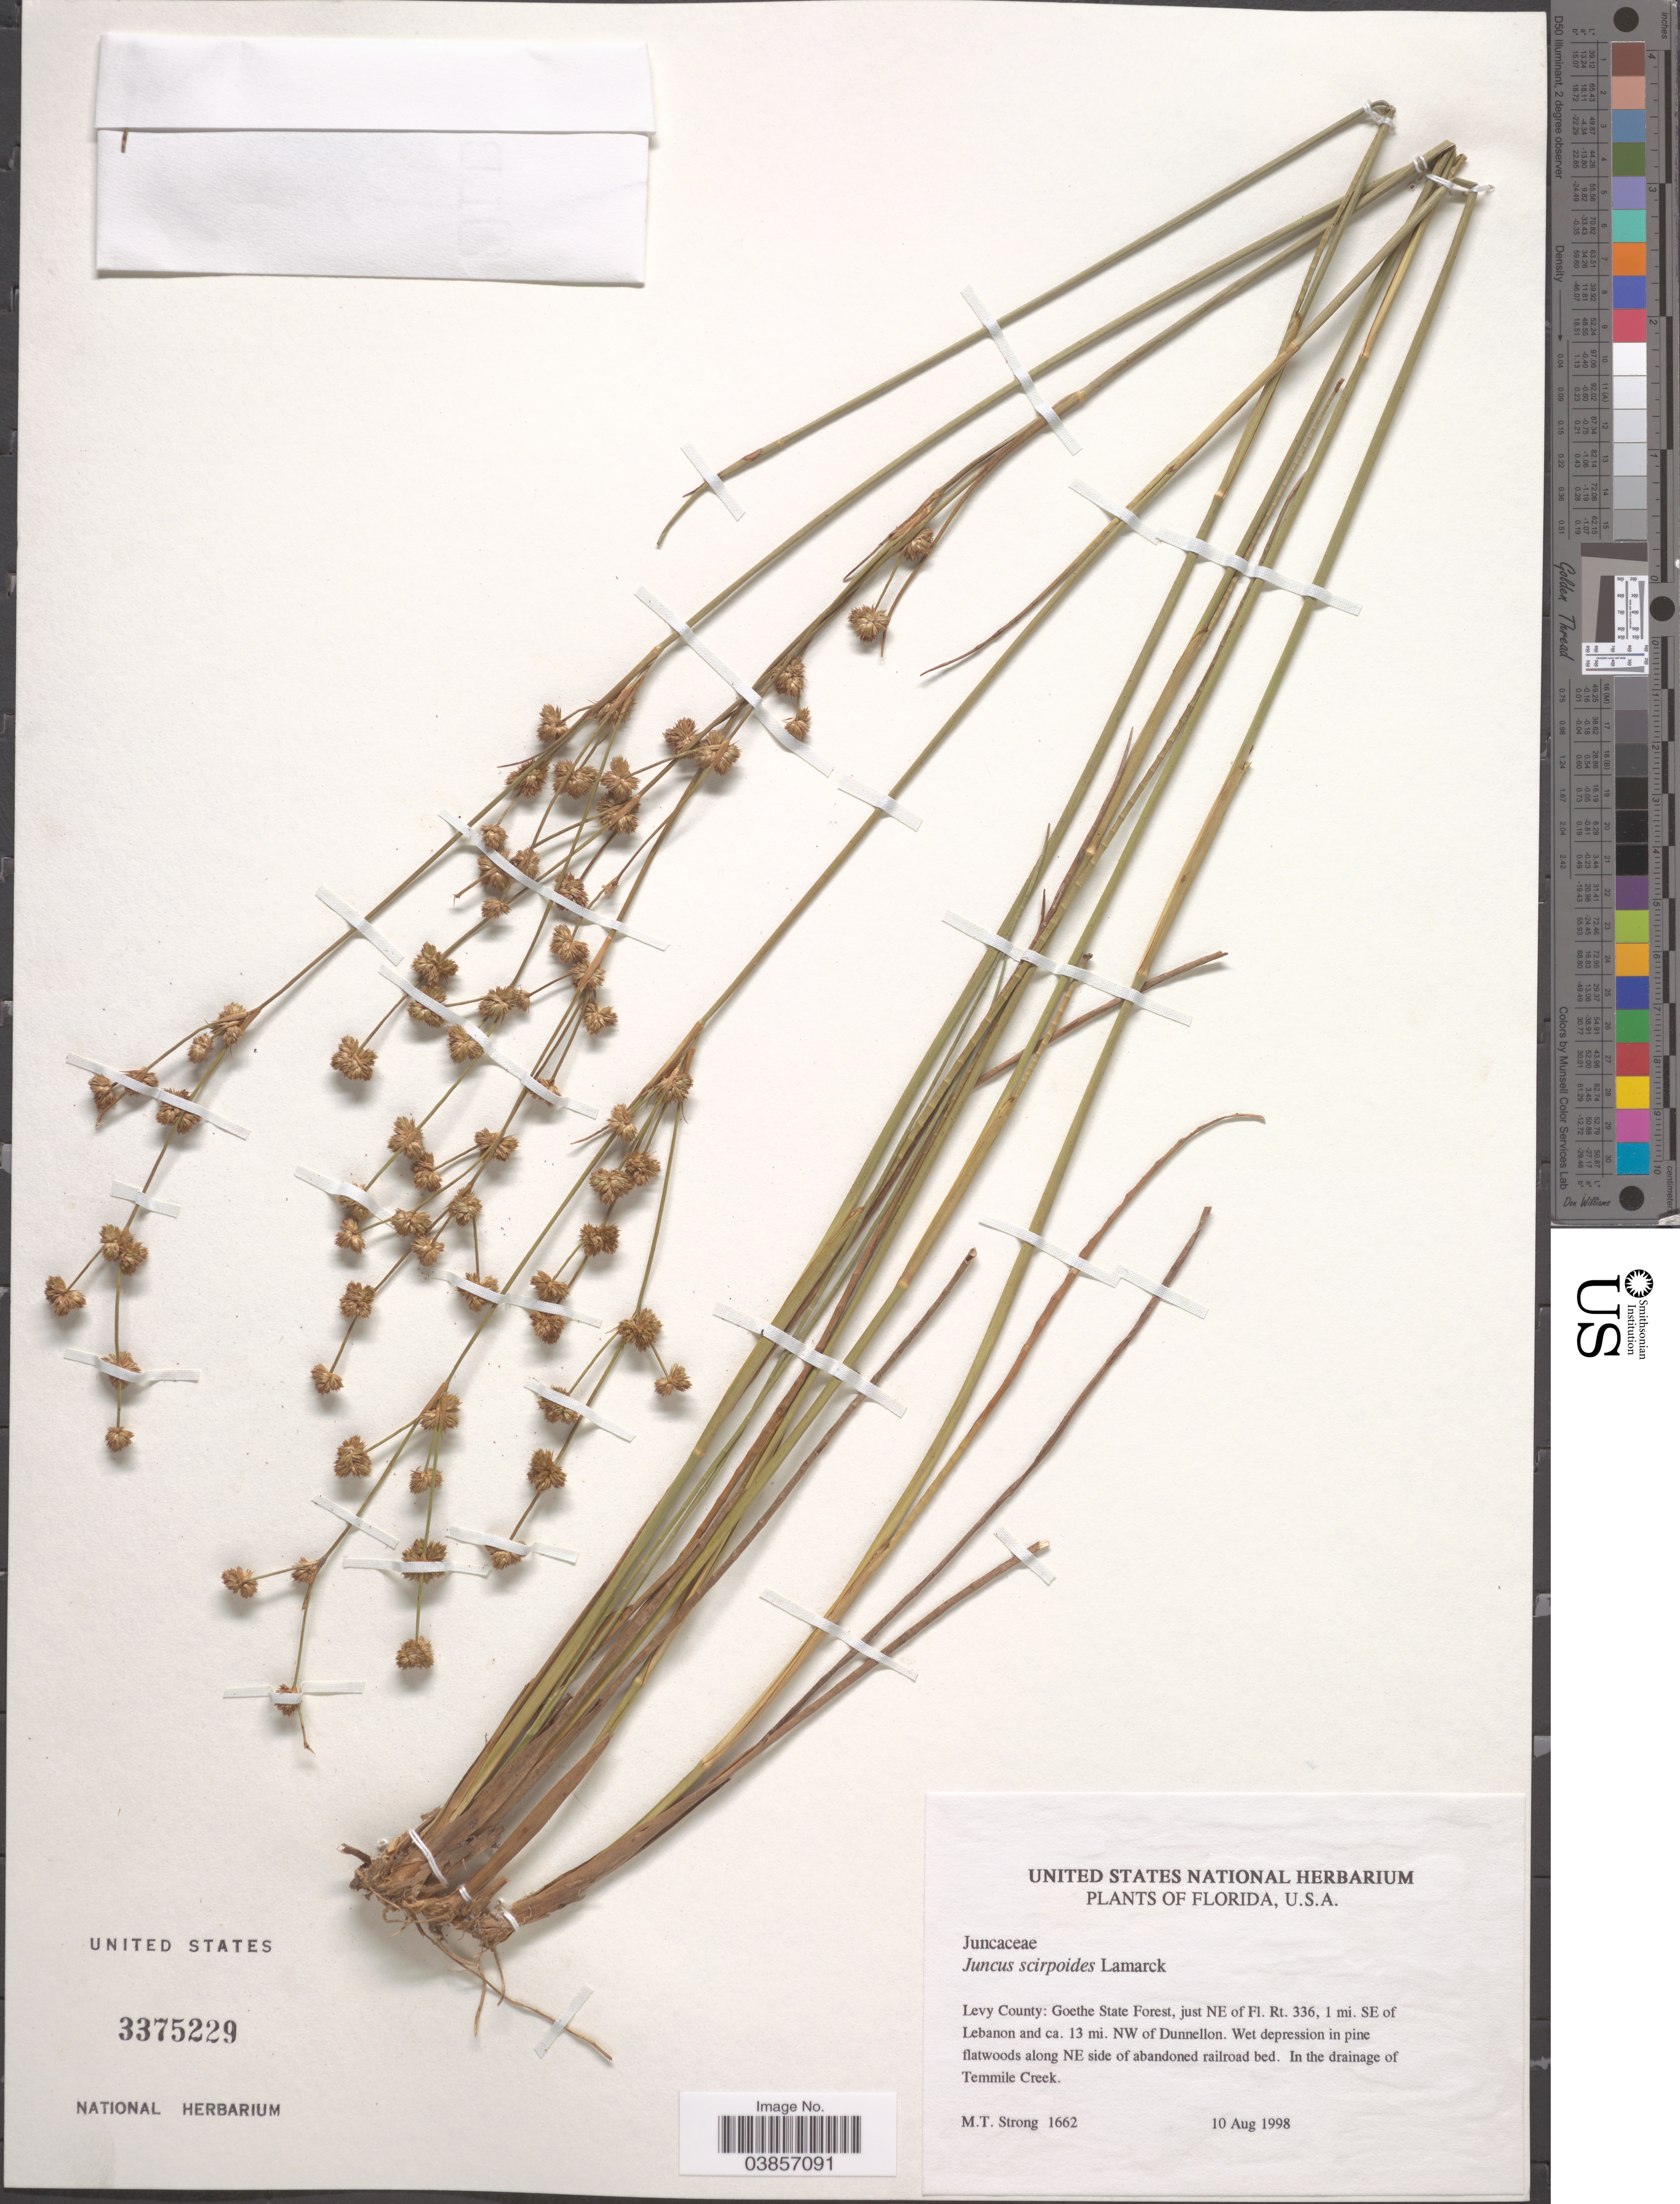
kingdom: Plantae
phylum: Tracheophyta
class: Liliopsida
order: Poales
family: Juncaceae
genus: Juncus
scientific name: Juncus scirpoides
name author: Lam.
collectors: M. T. Strong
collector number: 1662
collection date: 1998-08-10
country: United States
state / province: Florida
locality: Levy County: Goethe State Forest, just NE of Fl. Rt. 336, 1 mi. SE of Lebanon and ca. 13 mi. NW of Dunnellon. In pine flatwoods along NE side of abandoned railroad bed. In the drainage of Tenmile Creek.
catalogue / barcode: US 3375229